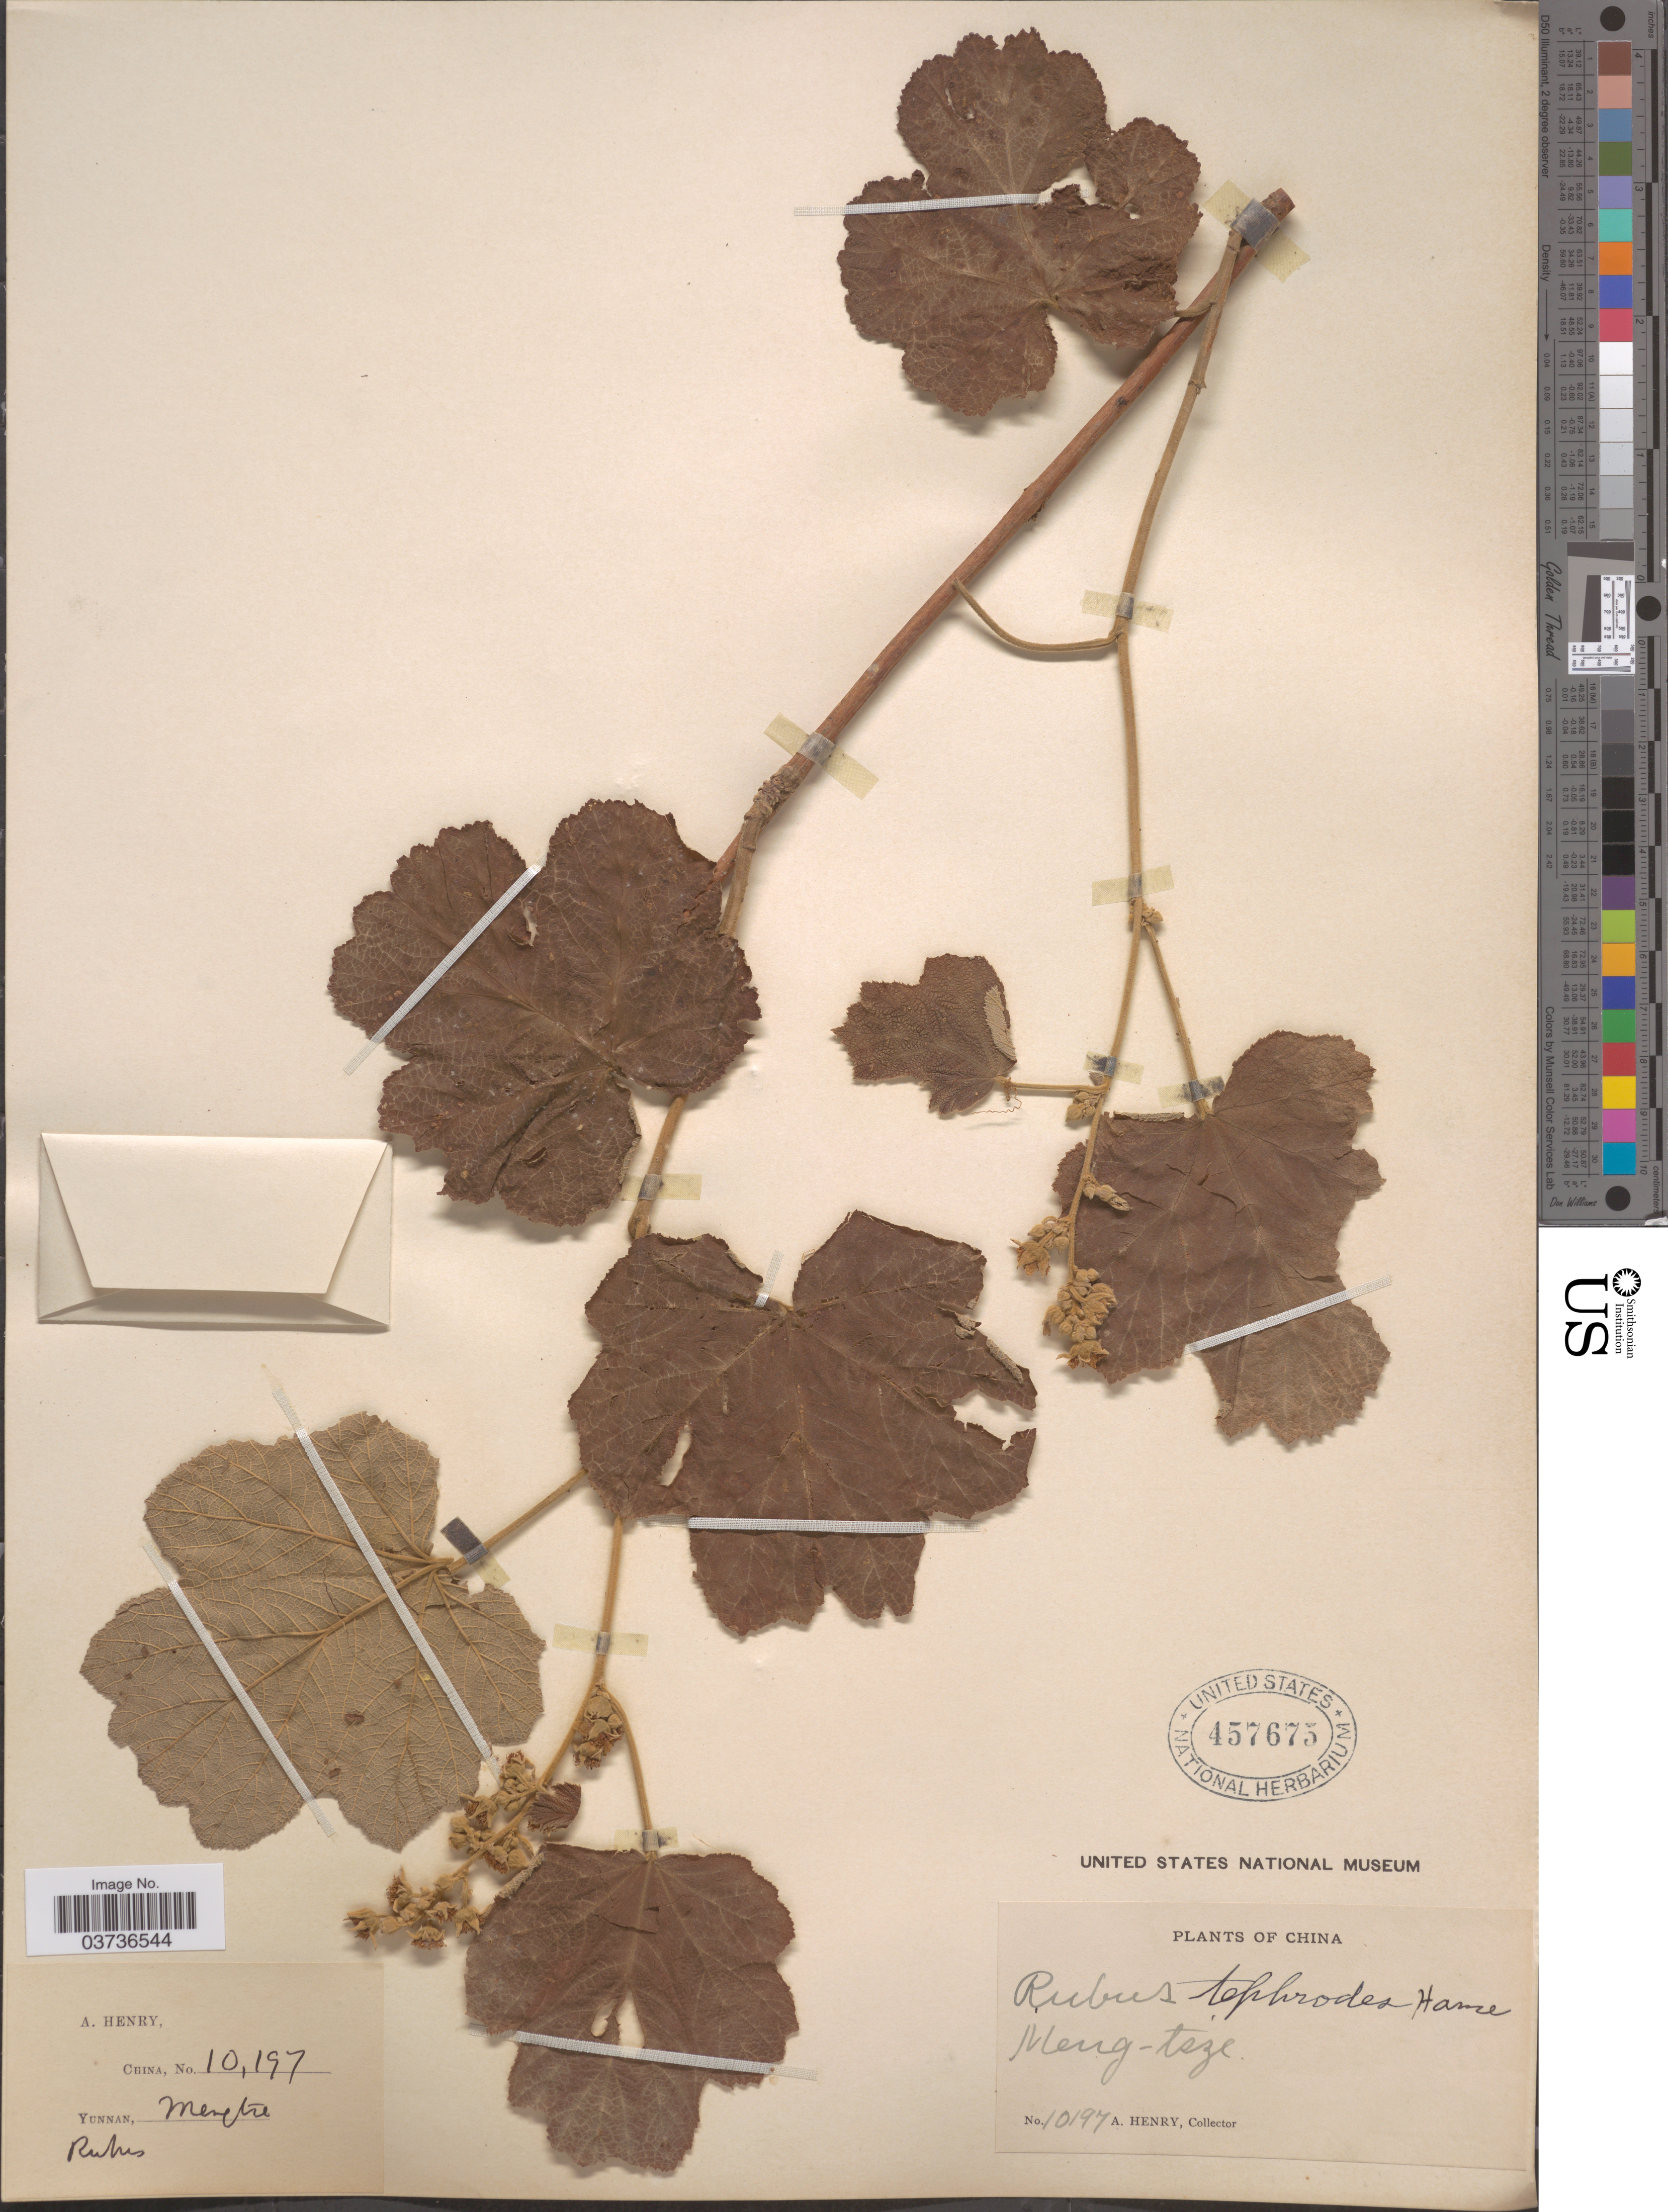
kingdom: Plantae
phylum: Tracheophyta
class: Magnoliopsida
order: Rosales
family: Rosaceae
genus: Rubus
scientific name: Rubus tephrodes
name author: Hance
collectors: A. Henry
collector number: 10197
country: China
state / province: Yunnan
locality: Meng-tsze.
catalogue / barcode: US 457675